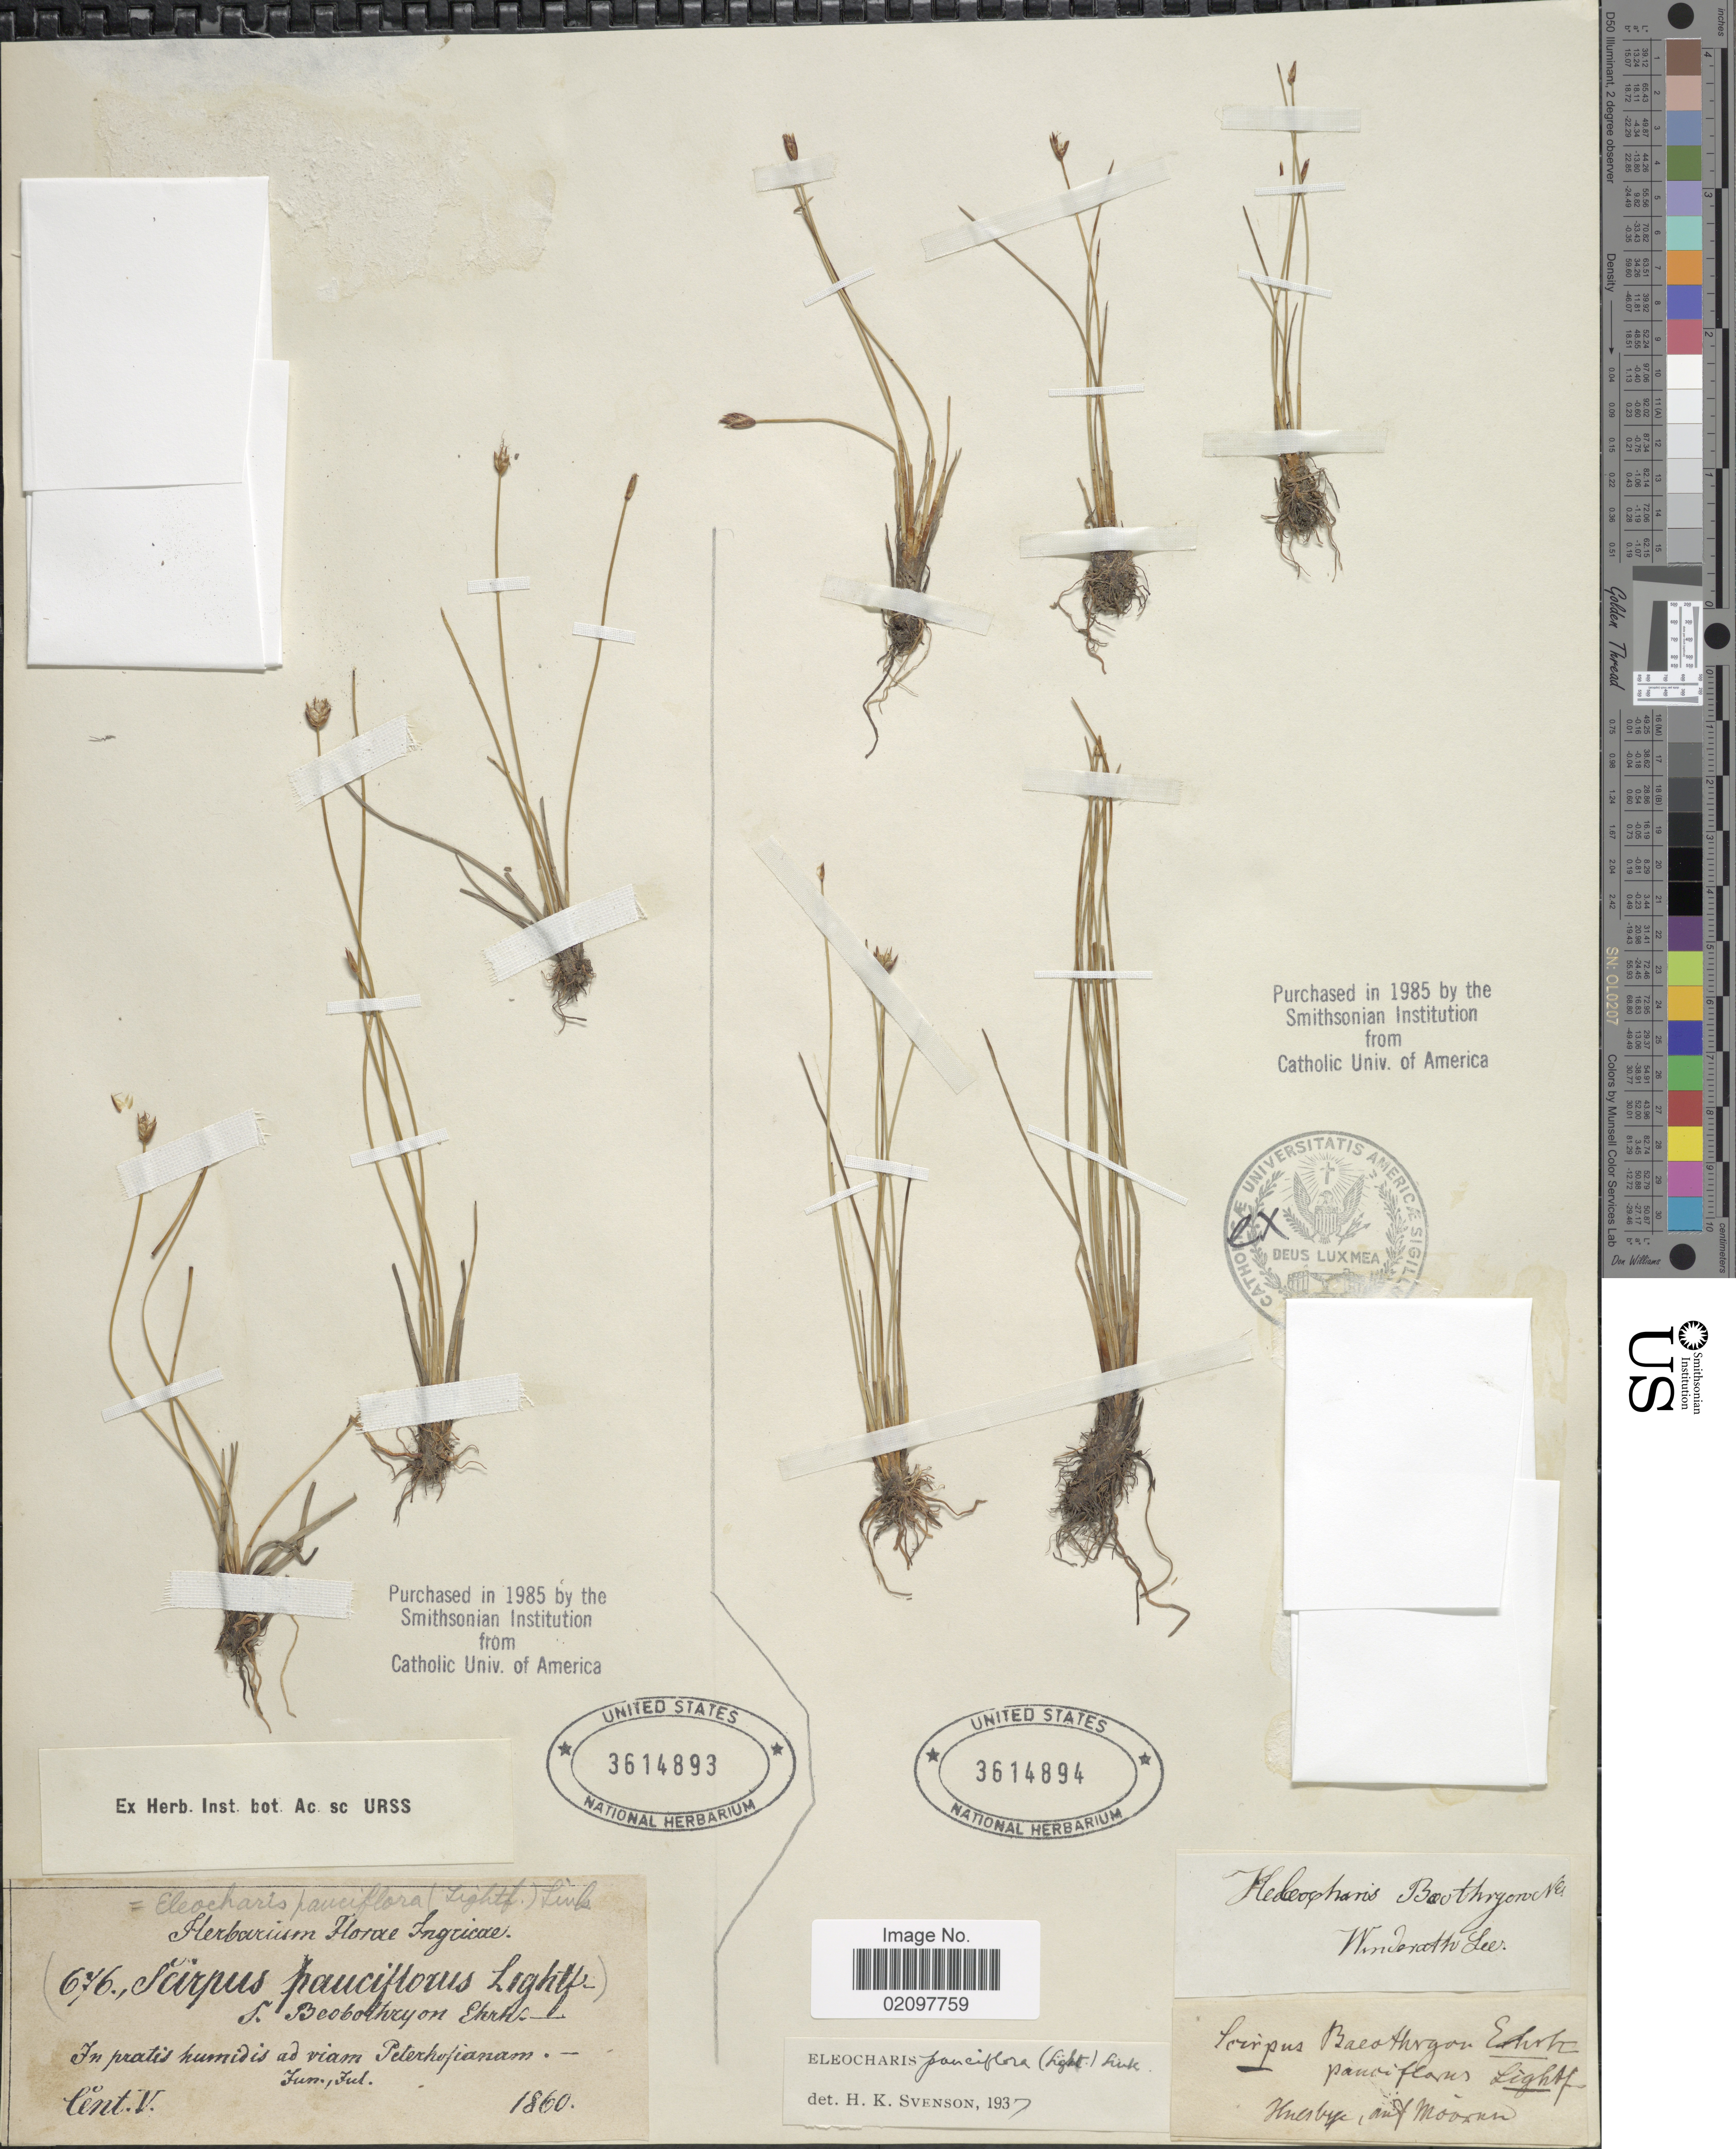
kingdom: Plantae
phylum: Tracheophyta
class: Liliopsida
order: Poales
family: Cyperaceae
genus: Eleocharis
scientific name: Eleocharis quinqueflora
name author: (Hartmann) O. Schwarz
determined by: Strong, Mark T., (BOT), Smithsonian Institution - National Museum of Natural History (UNITED STATES)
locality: Huersbye, auf Moison [interpreted]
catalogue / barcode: US 3614894-2